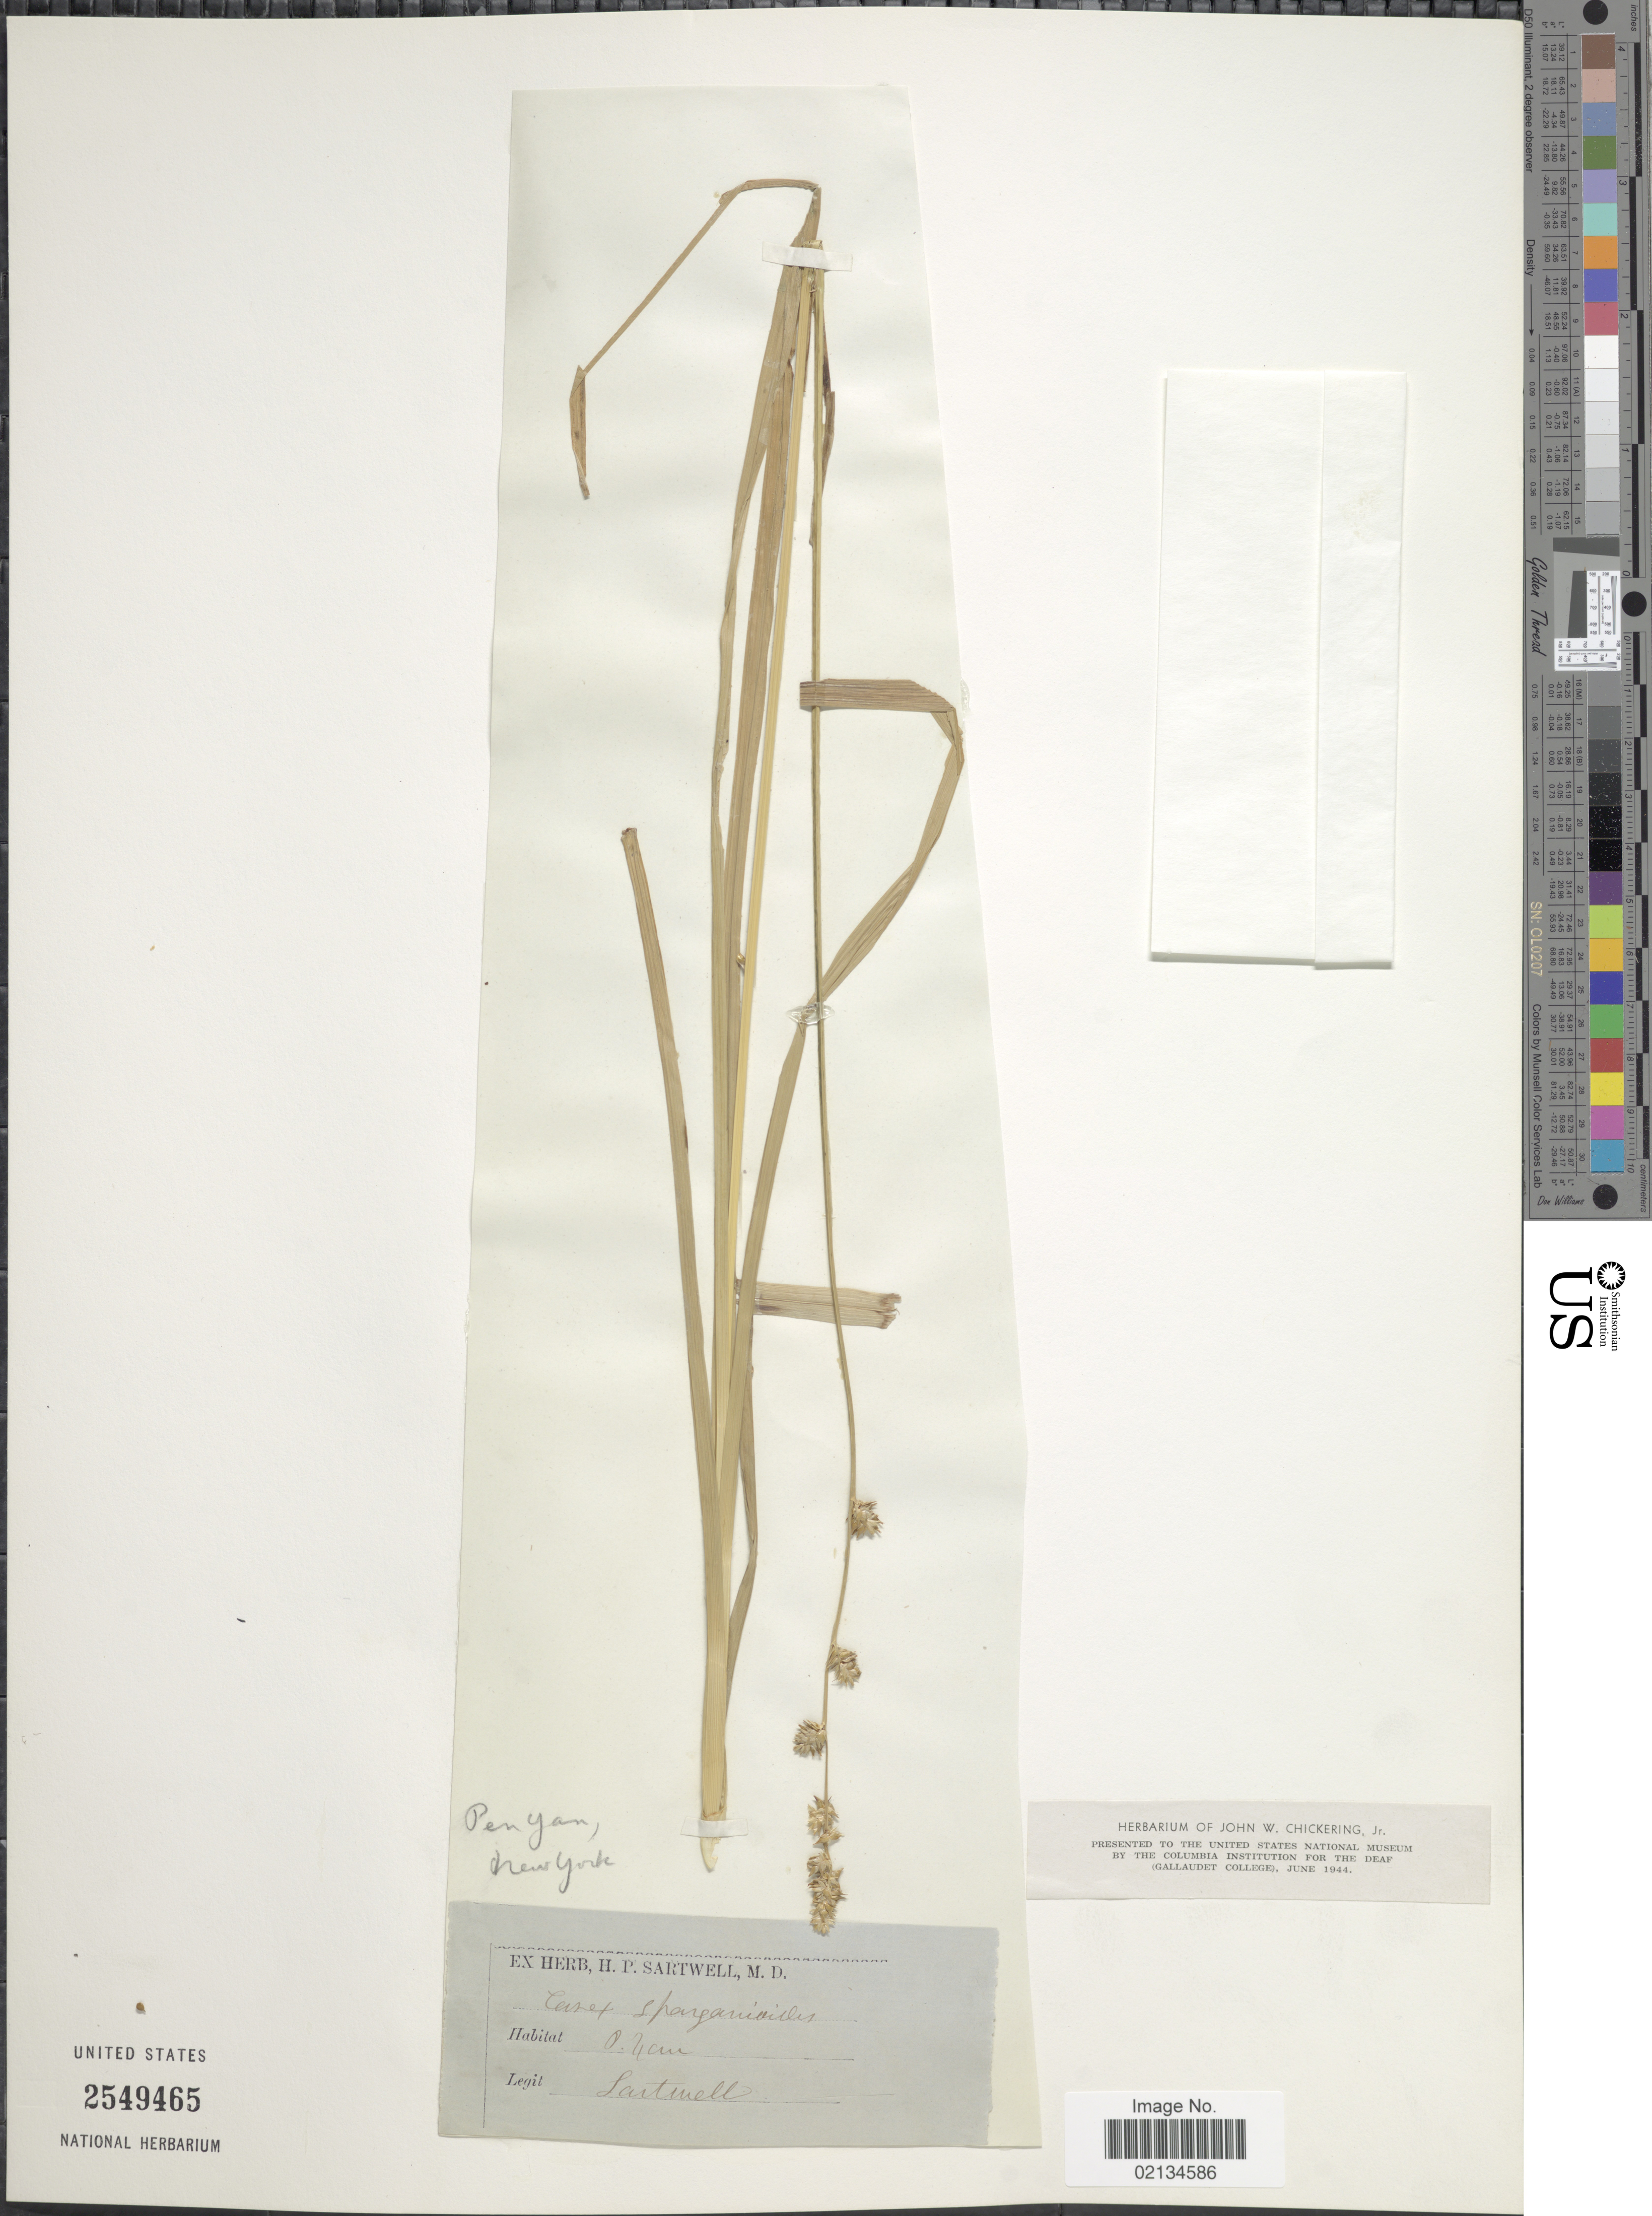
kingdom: Plantae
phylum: Tracheophyta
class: Liliopsida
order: Poales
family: Cyperaceae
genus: Carex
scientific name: Carex sparganioides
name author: Muhl. ex Willd.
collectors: H. P. Sartwell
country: United States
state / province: New York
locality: Penn Yan.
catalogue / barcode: US 2549465